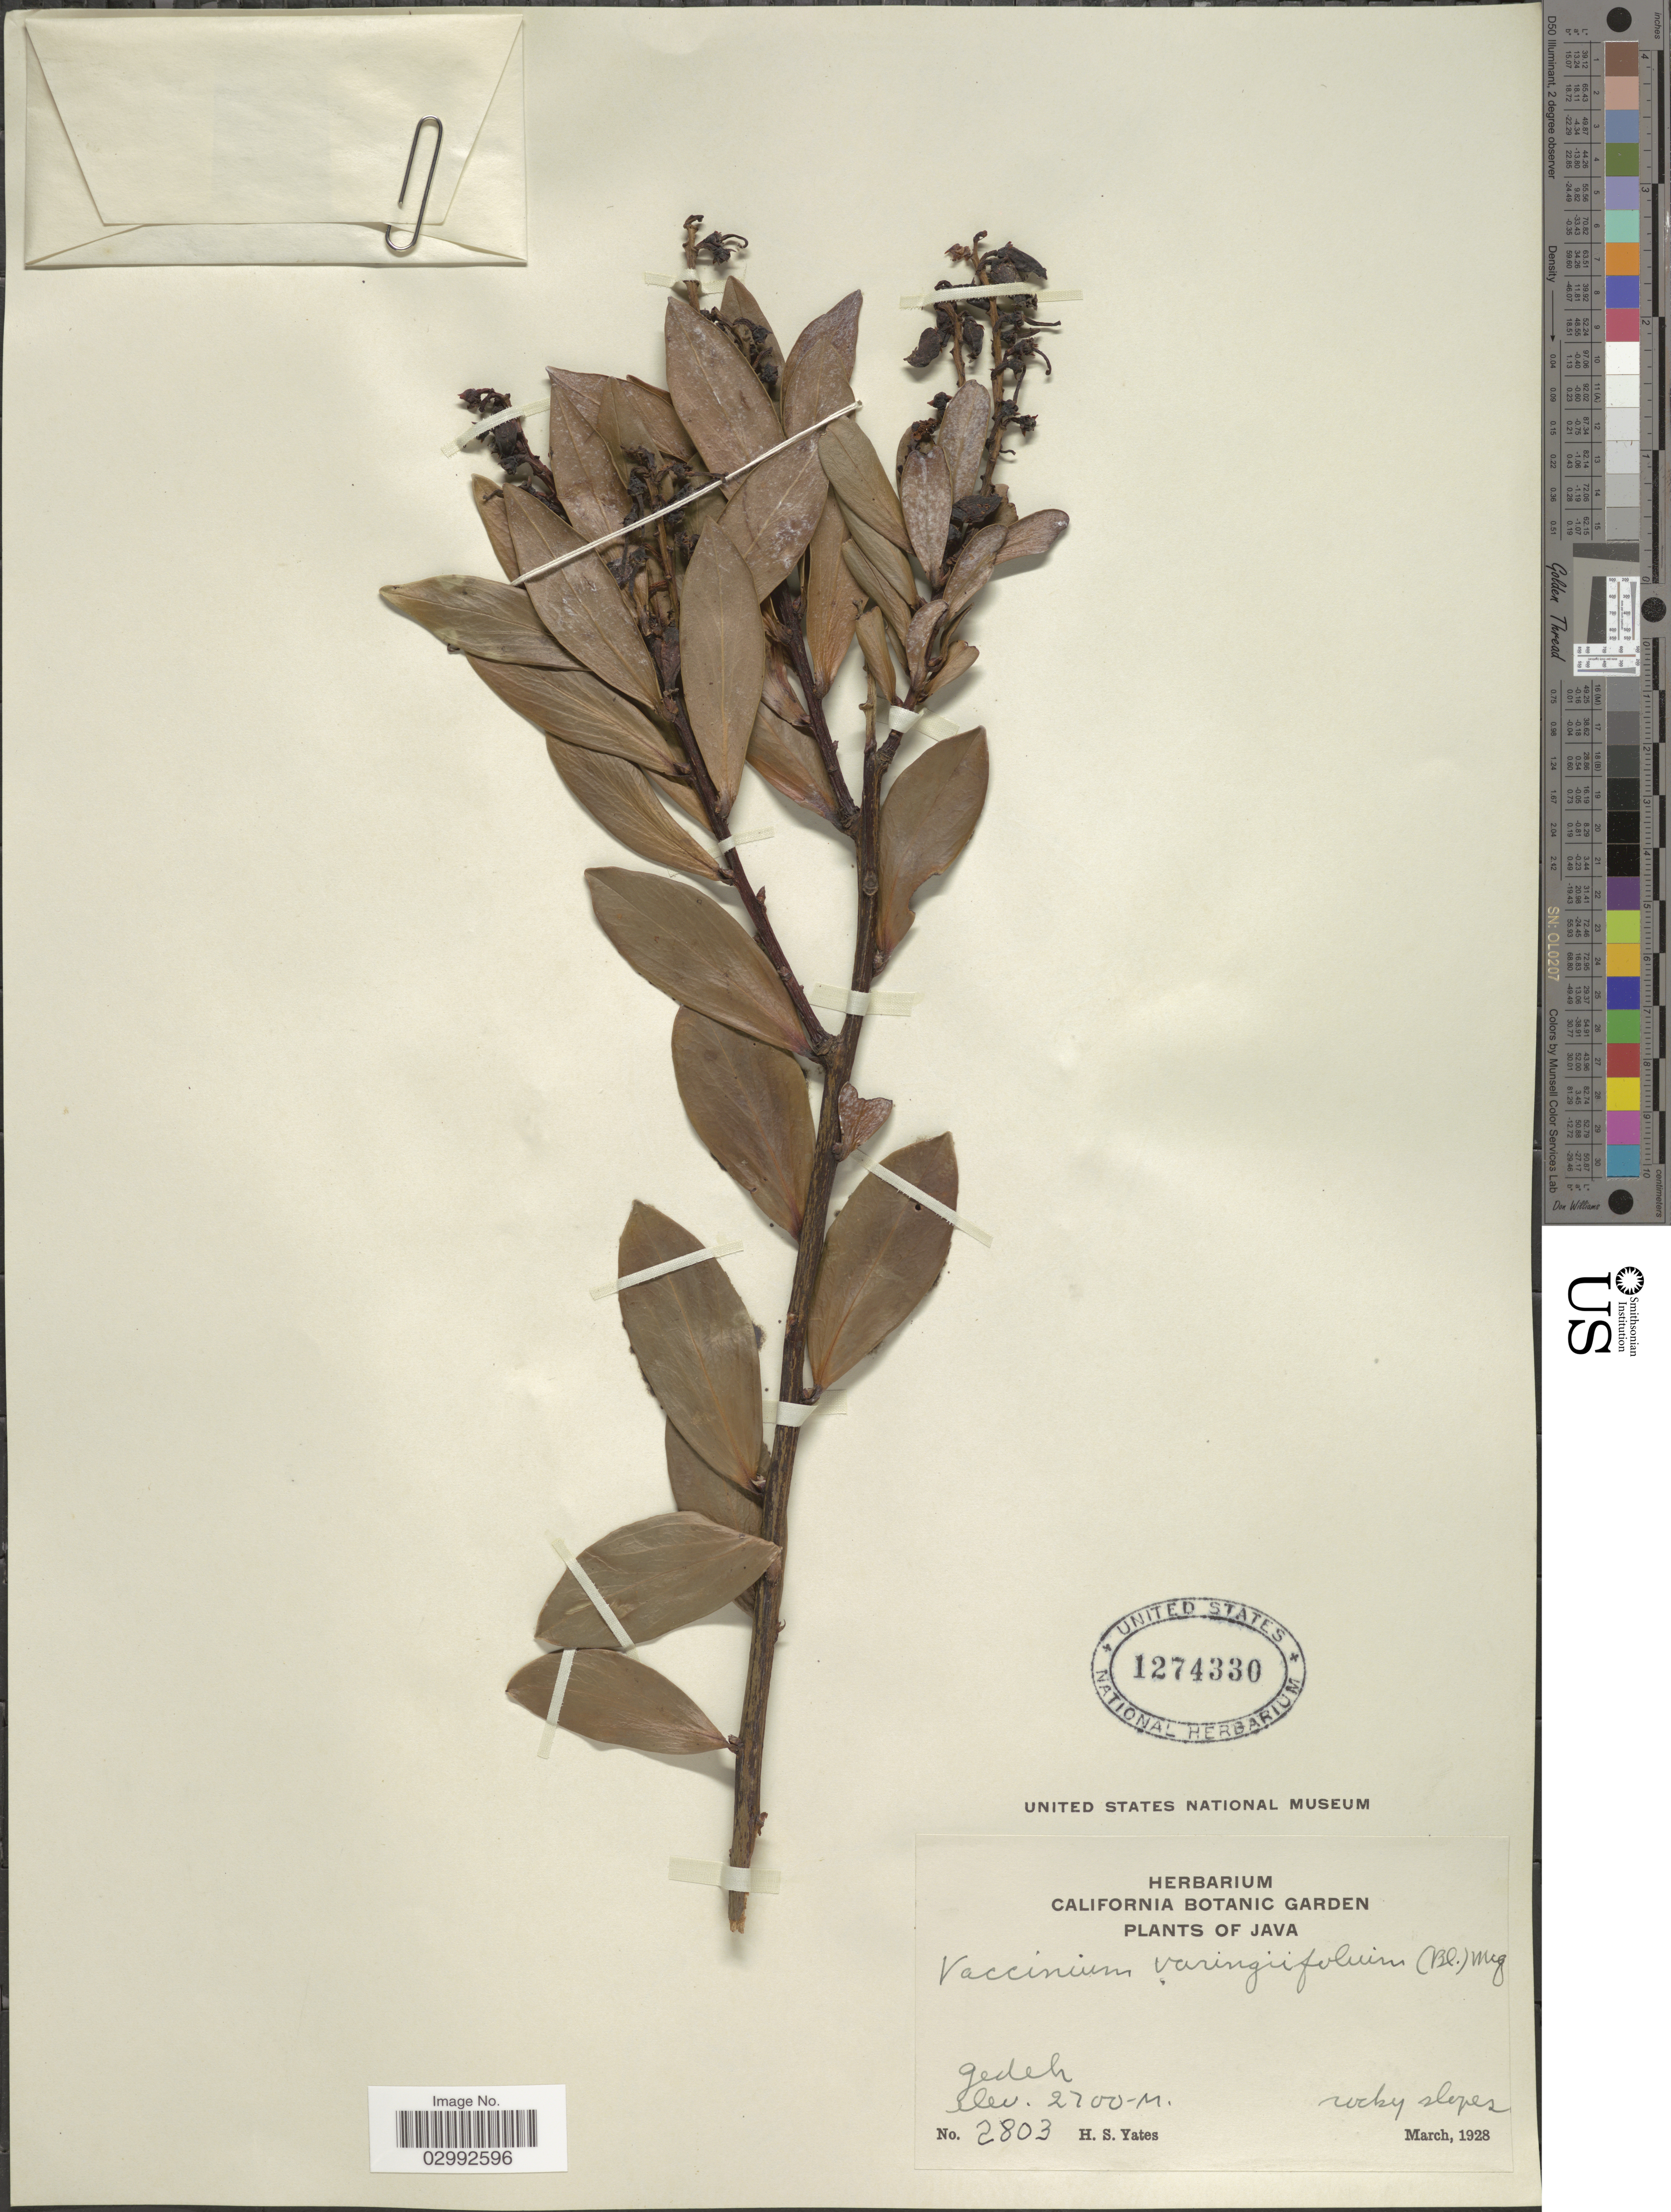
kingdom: Plantae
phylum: Tracheophyta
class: Magnoliopsida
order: Ericales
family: Ericaceae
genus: Vaccinium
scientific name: Vaccinium varingiaefolium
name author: Miq.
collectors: H. S. Yates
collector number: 2803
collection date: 1928-03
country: Indonesia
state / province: Java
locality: Gedeh.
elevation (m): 2700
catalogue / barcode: US 1274330